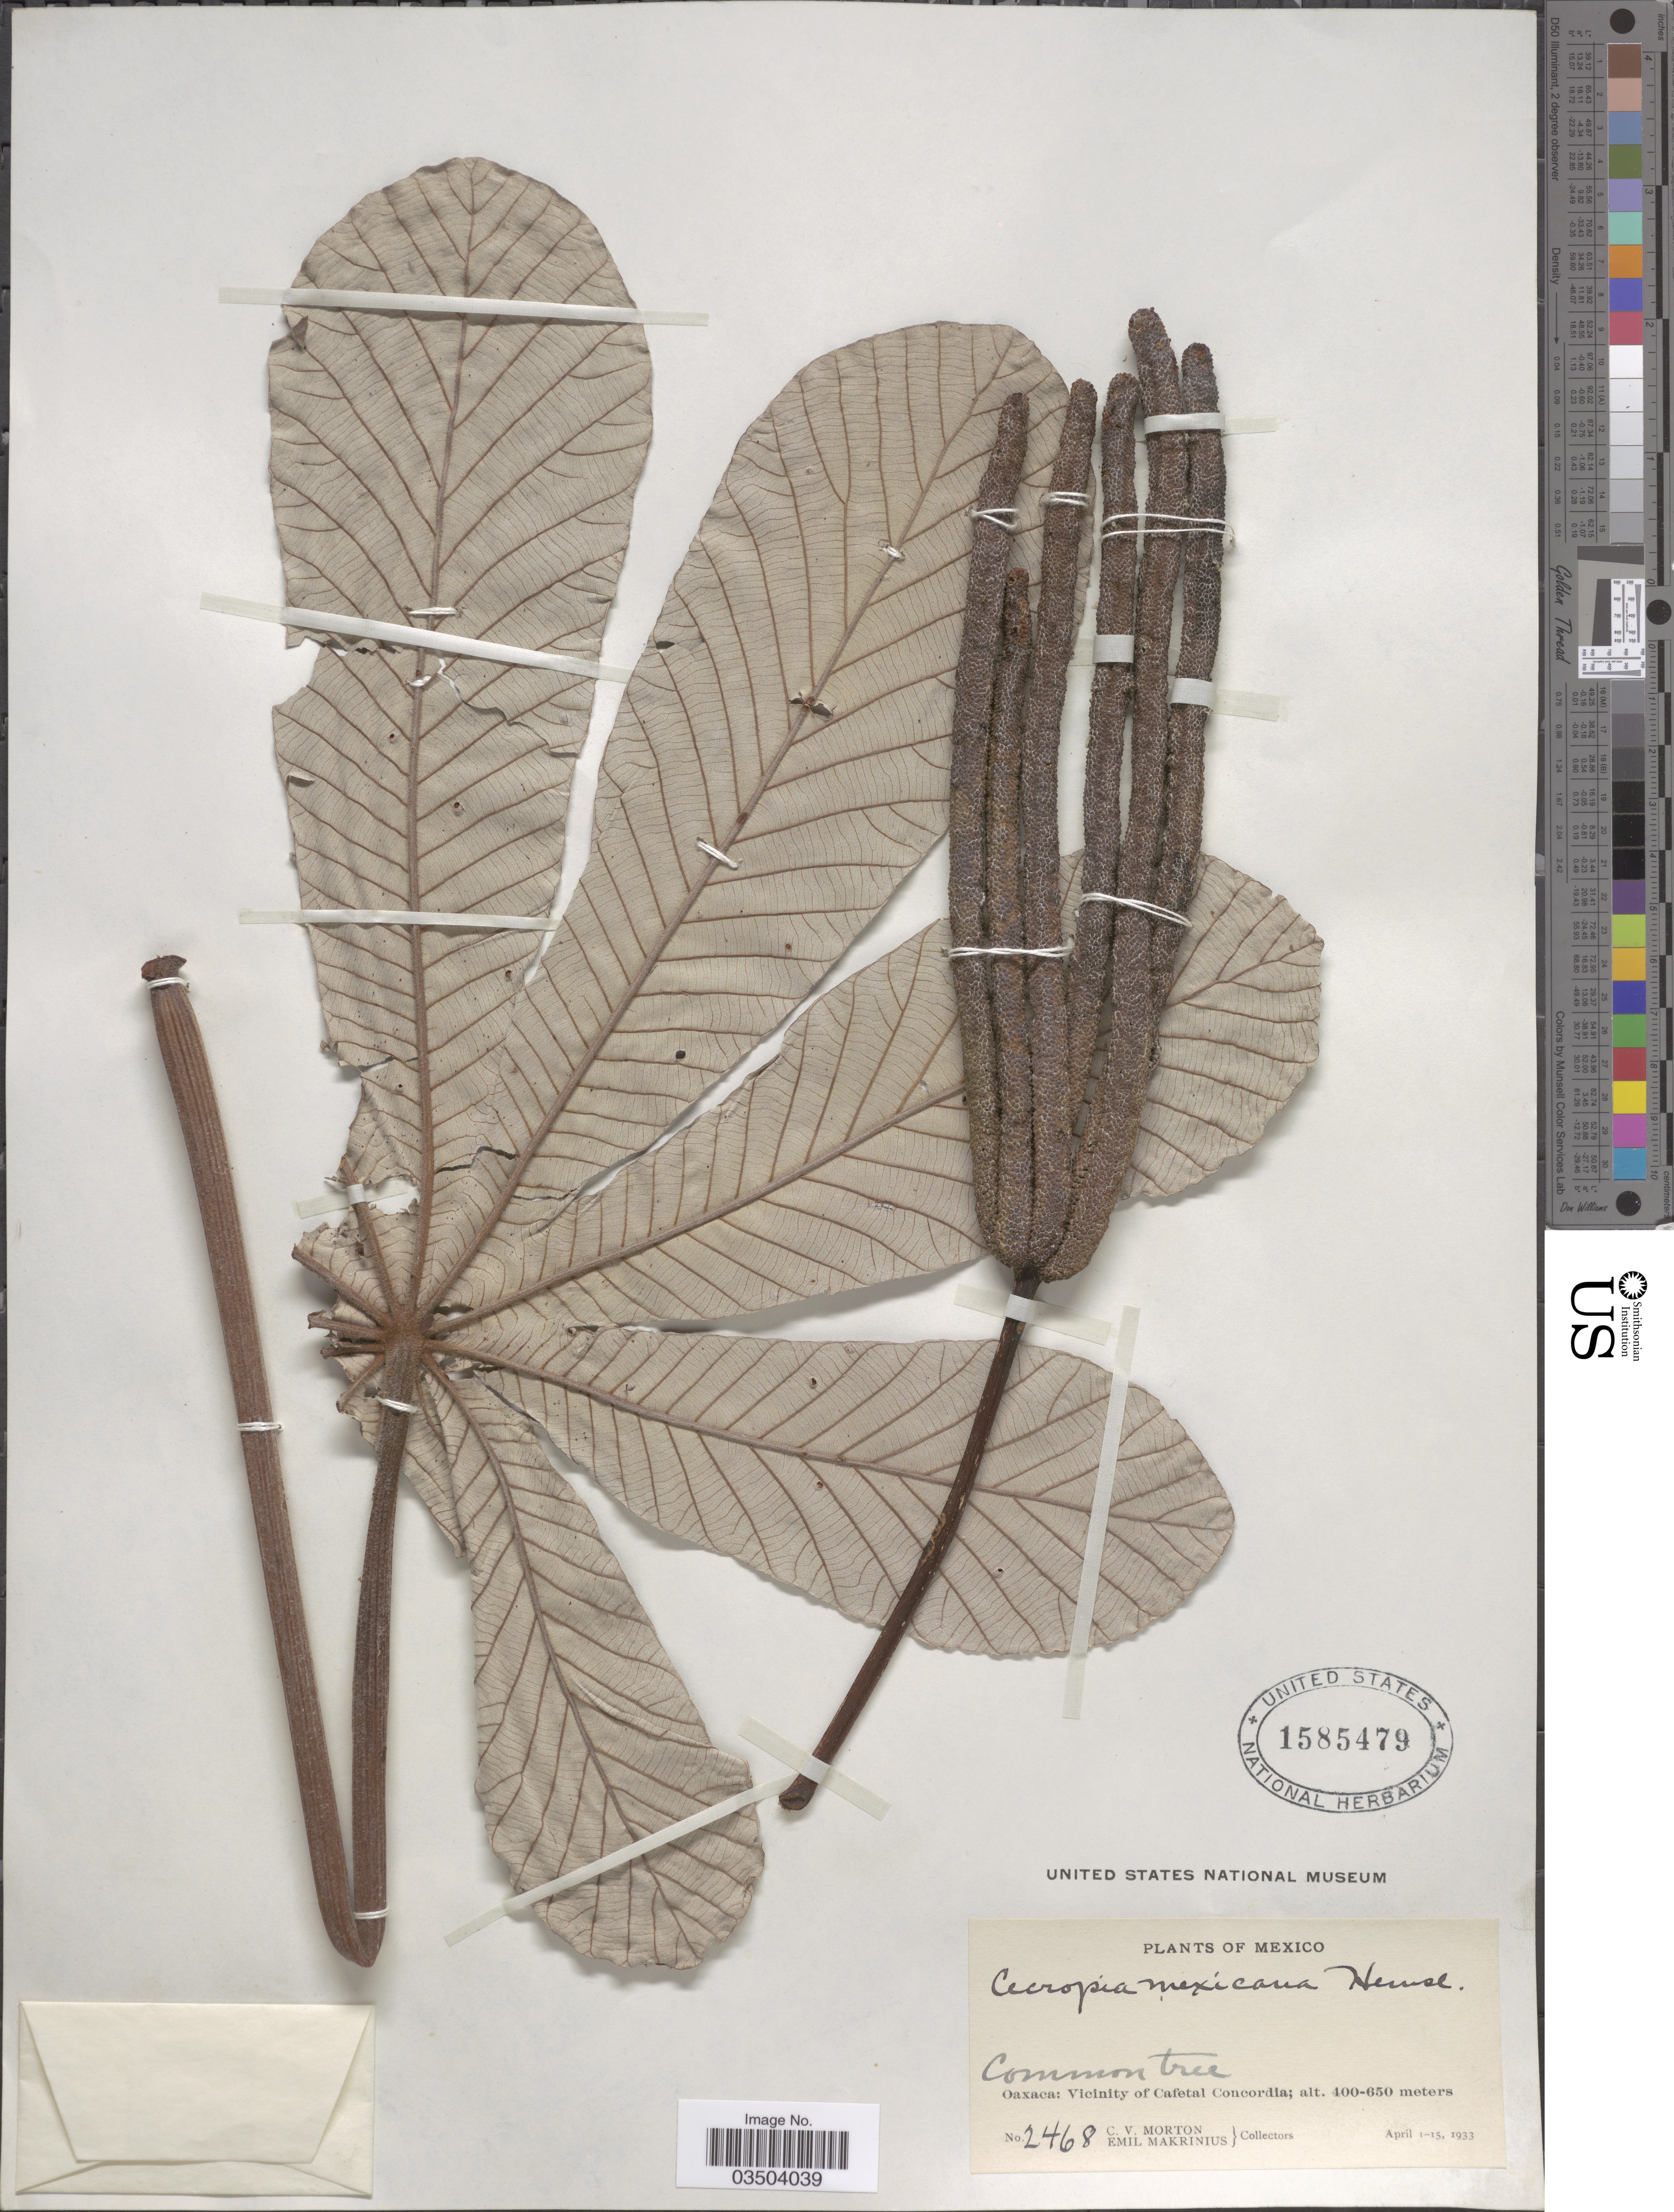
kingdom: Plantae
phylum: Tracheophyta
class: Magnoliopsida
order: Rosales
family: Urticaceae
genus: Cecropia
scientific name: Cecropia obtusifolia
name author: Bertol.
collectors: C. V. Morton & E. Makrinius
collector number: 2468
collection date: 1933-04-01/1933-04-15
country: Mexico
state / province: Oaxaca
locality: Vicinity of Cafetal Concordia.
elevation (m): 400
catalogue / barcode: US 1585479